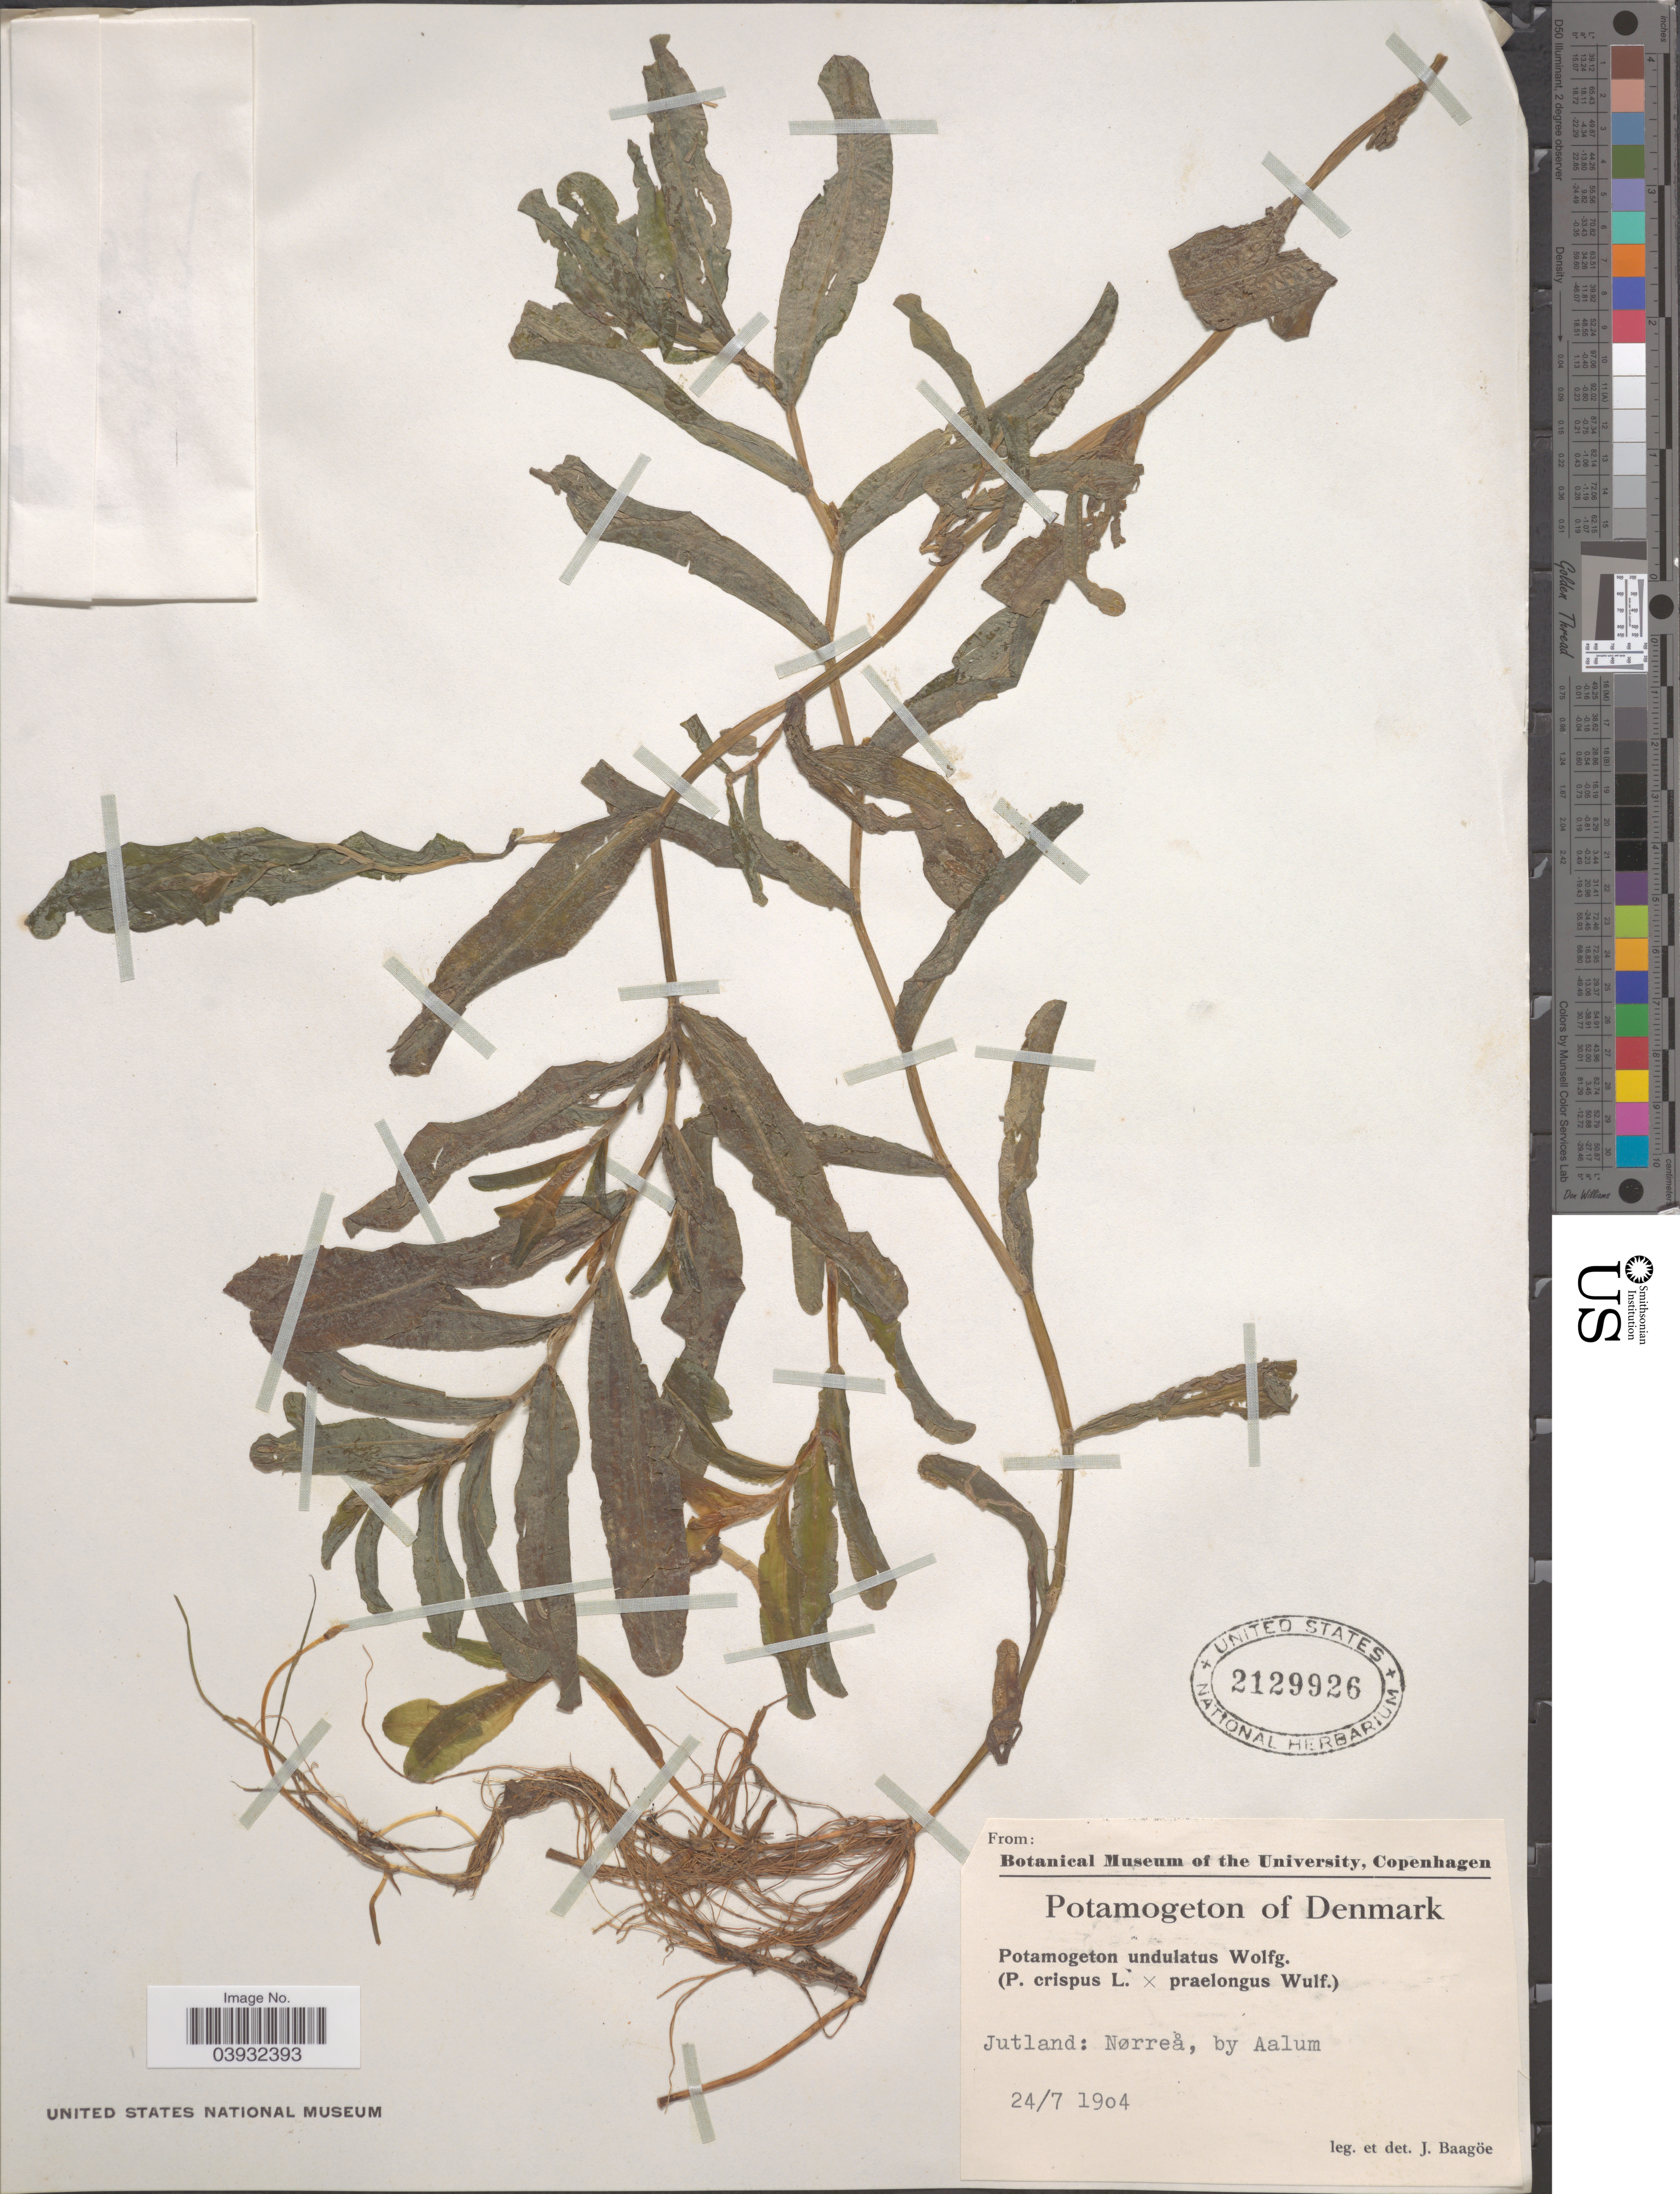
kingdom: Plantae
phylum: Tracheophyta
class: Liliopsida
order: Alismatales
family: Potamogetonaceae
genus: Potamogeton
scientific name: Potamogeton undulatus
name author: Wolfg.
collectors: J. Baagoe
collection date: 1904-07-24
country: Denmark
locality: Jutland: Nørreå, by Aalum.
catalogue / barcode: US 2129926